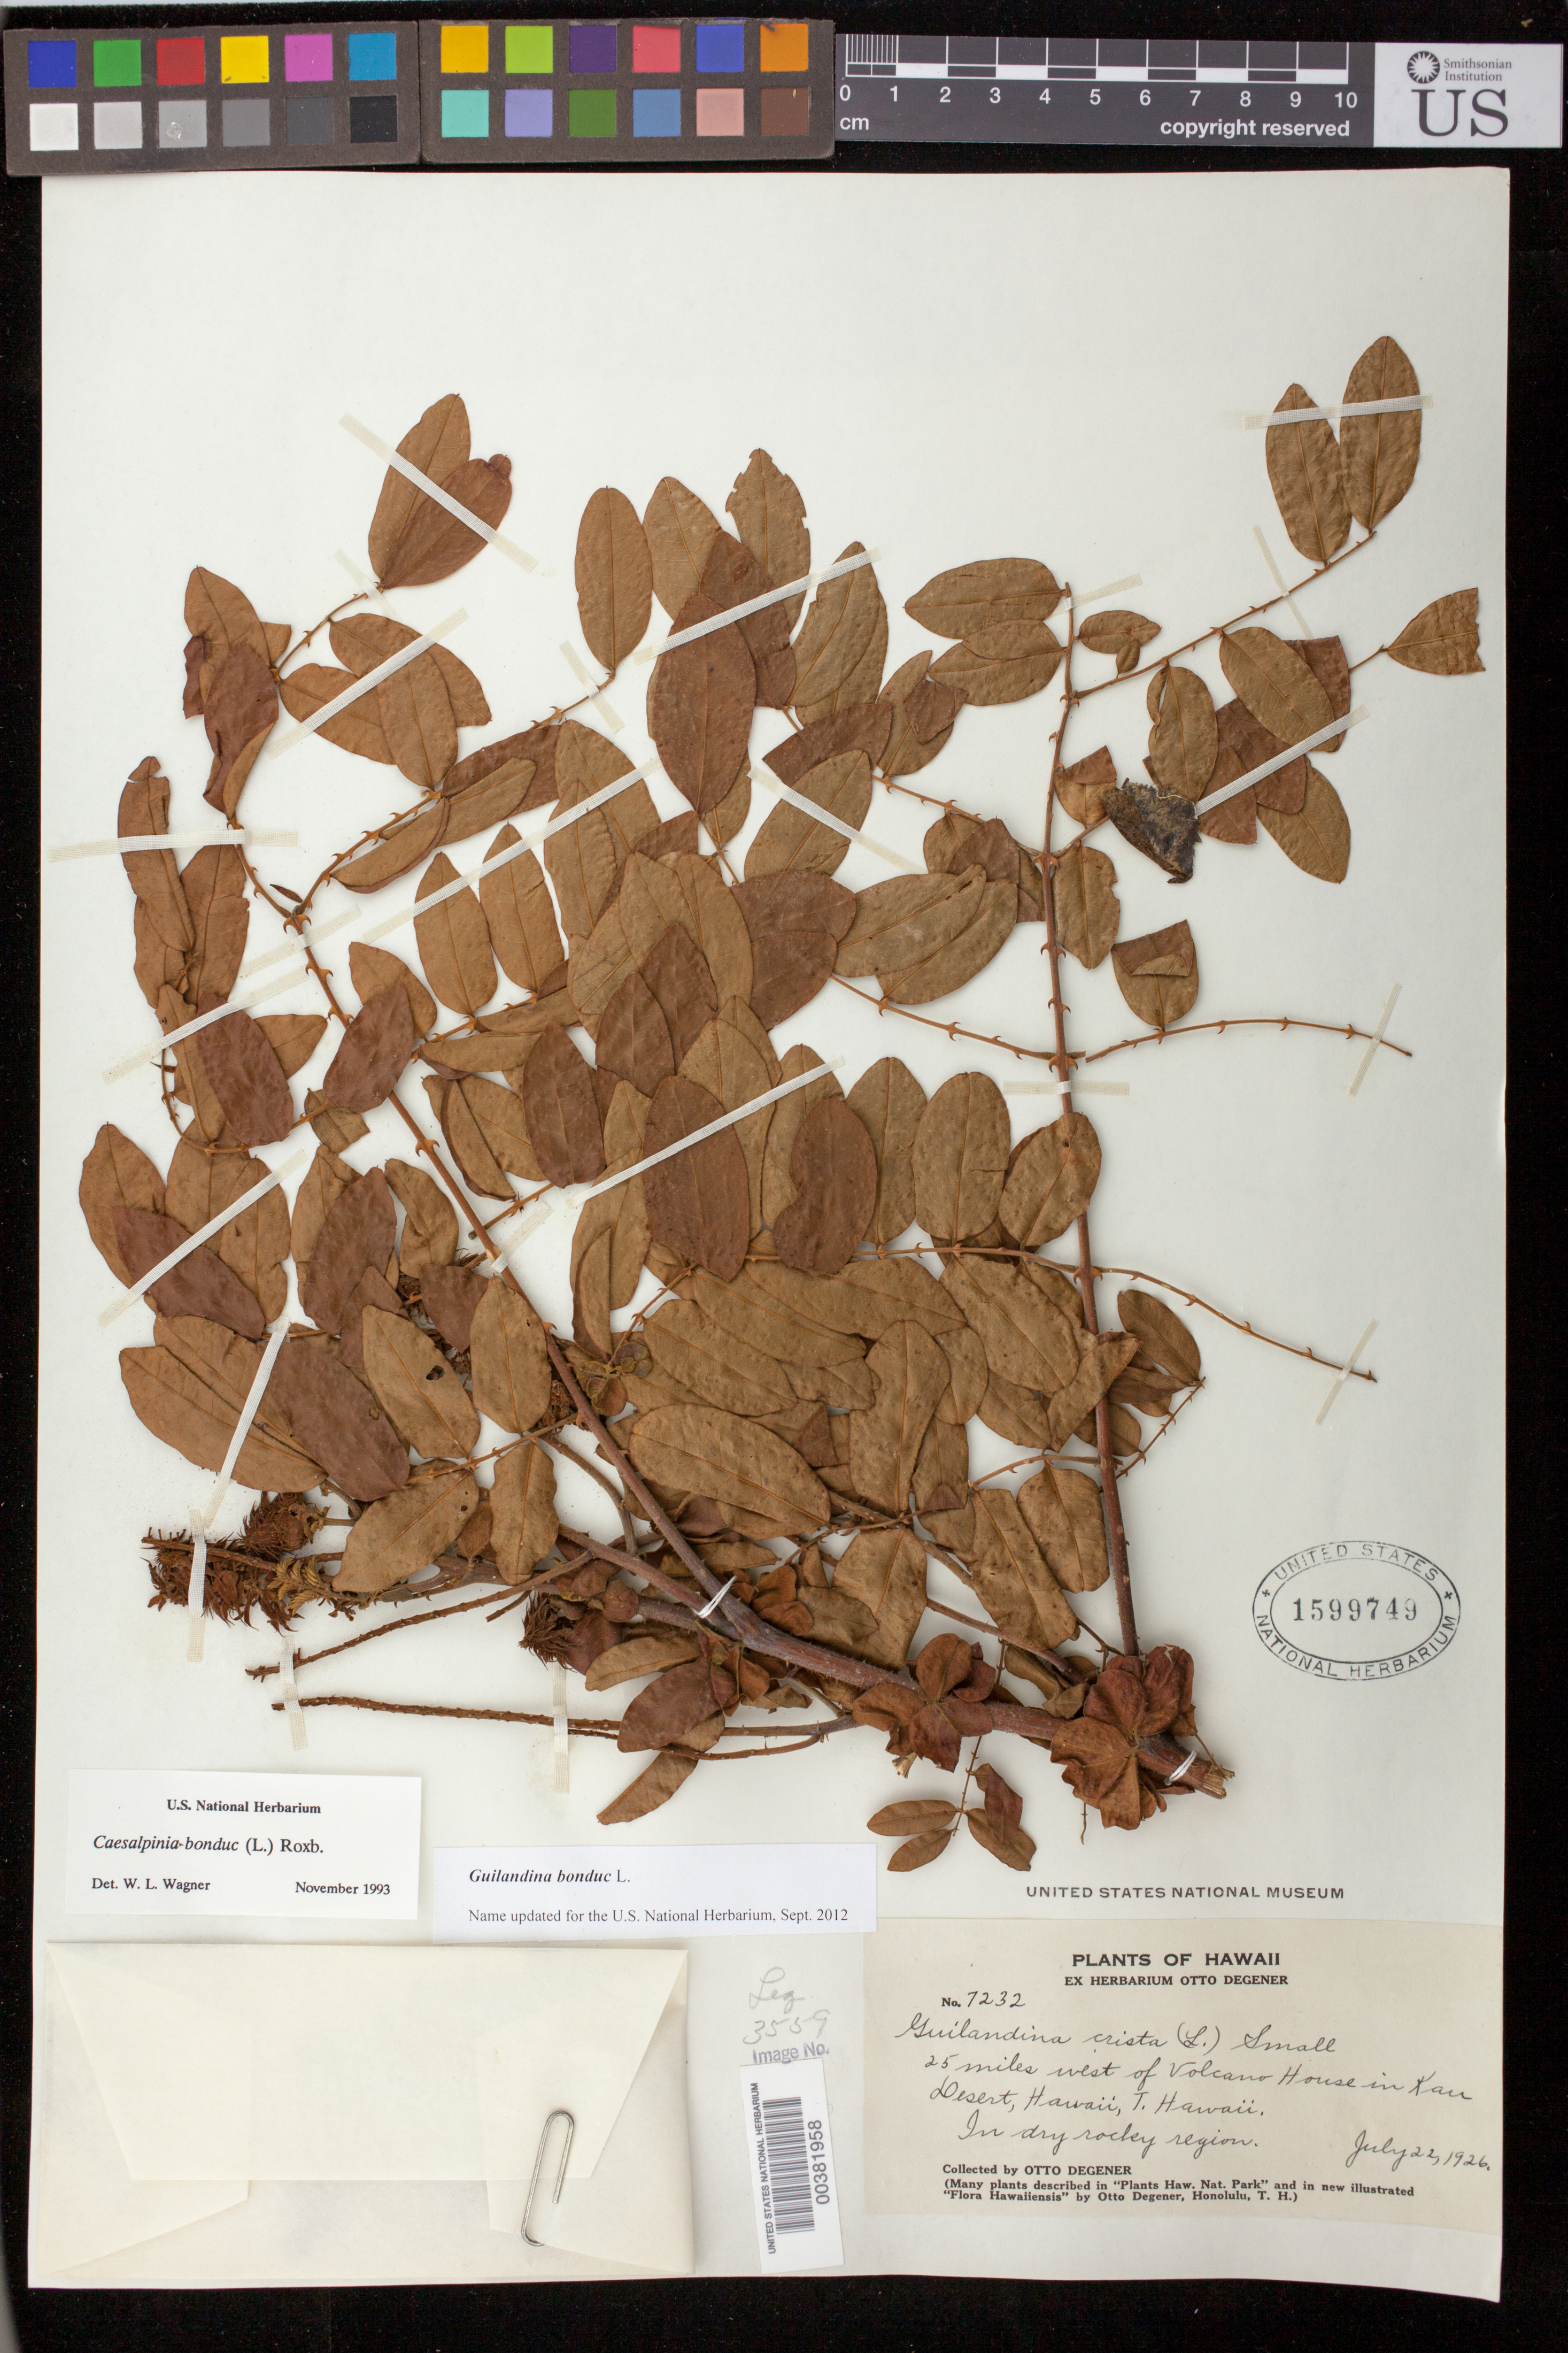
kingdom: Plantae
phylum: Tracheophyta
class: Magnoliopsida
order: Fabales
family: Fabaceae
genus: Guilandina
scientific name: Guilandina bonduc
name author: L.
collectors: O. Degener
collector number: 7232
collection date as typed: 22 Jul 1926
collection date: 1926-07-22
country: United States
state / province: Hawaii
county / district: Hawaii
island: Hawaii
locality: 25 miles west of Volcano House in Kau Desert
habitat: In dry rocky region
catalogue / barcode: US 1599749